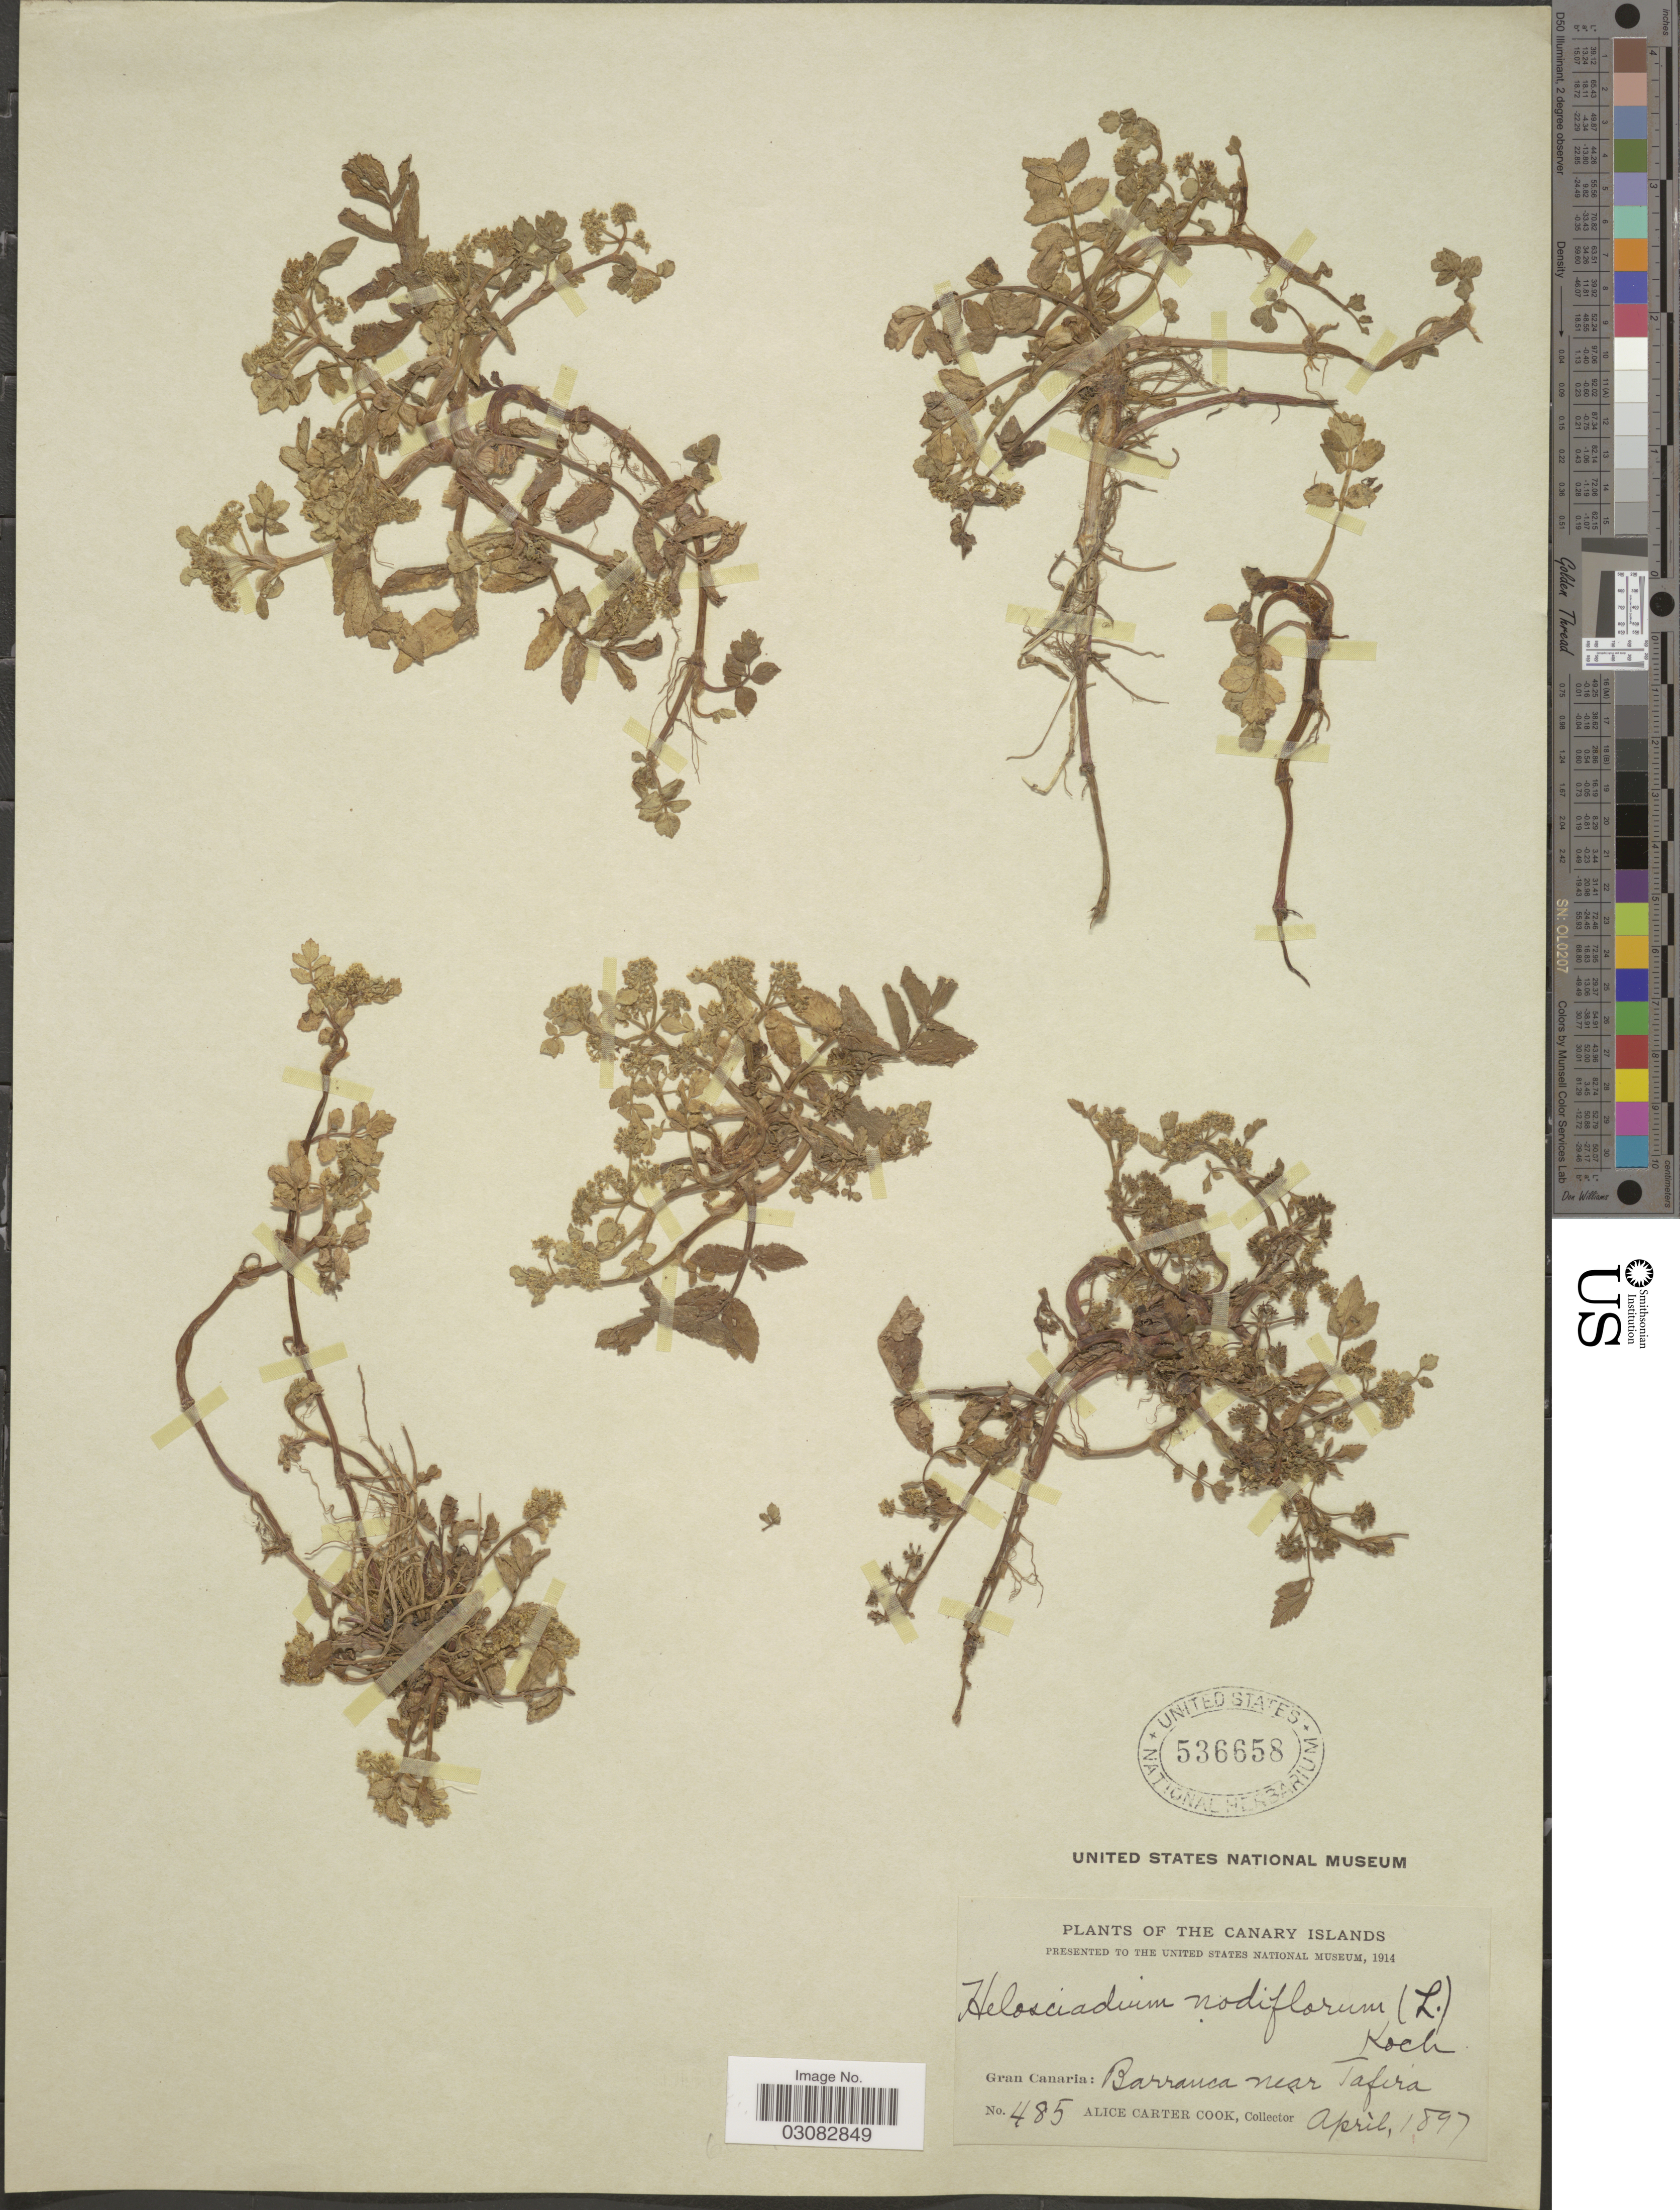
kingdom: Plantae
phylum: Tracheophyta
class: Magnoliopsida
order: Apiales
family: Apiaceae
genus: Apium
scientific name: Apium nodiflorum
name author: (L.) Lag.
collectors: Alice C. Cook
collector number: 485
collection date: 1897-04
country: Spain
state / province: Canarias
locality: The Canary Islands. Gran Canaria: Barranca near Tafira.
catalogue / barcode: US 536658